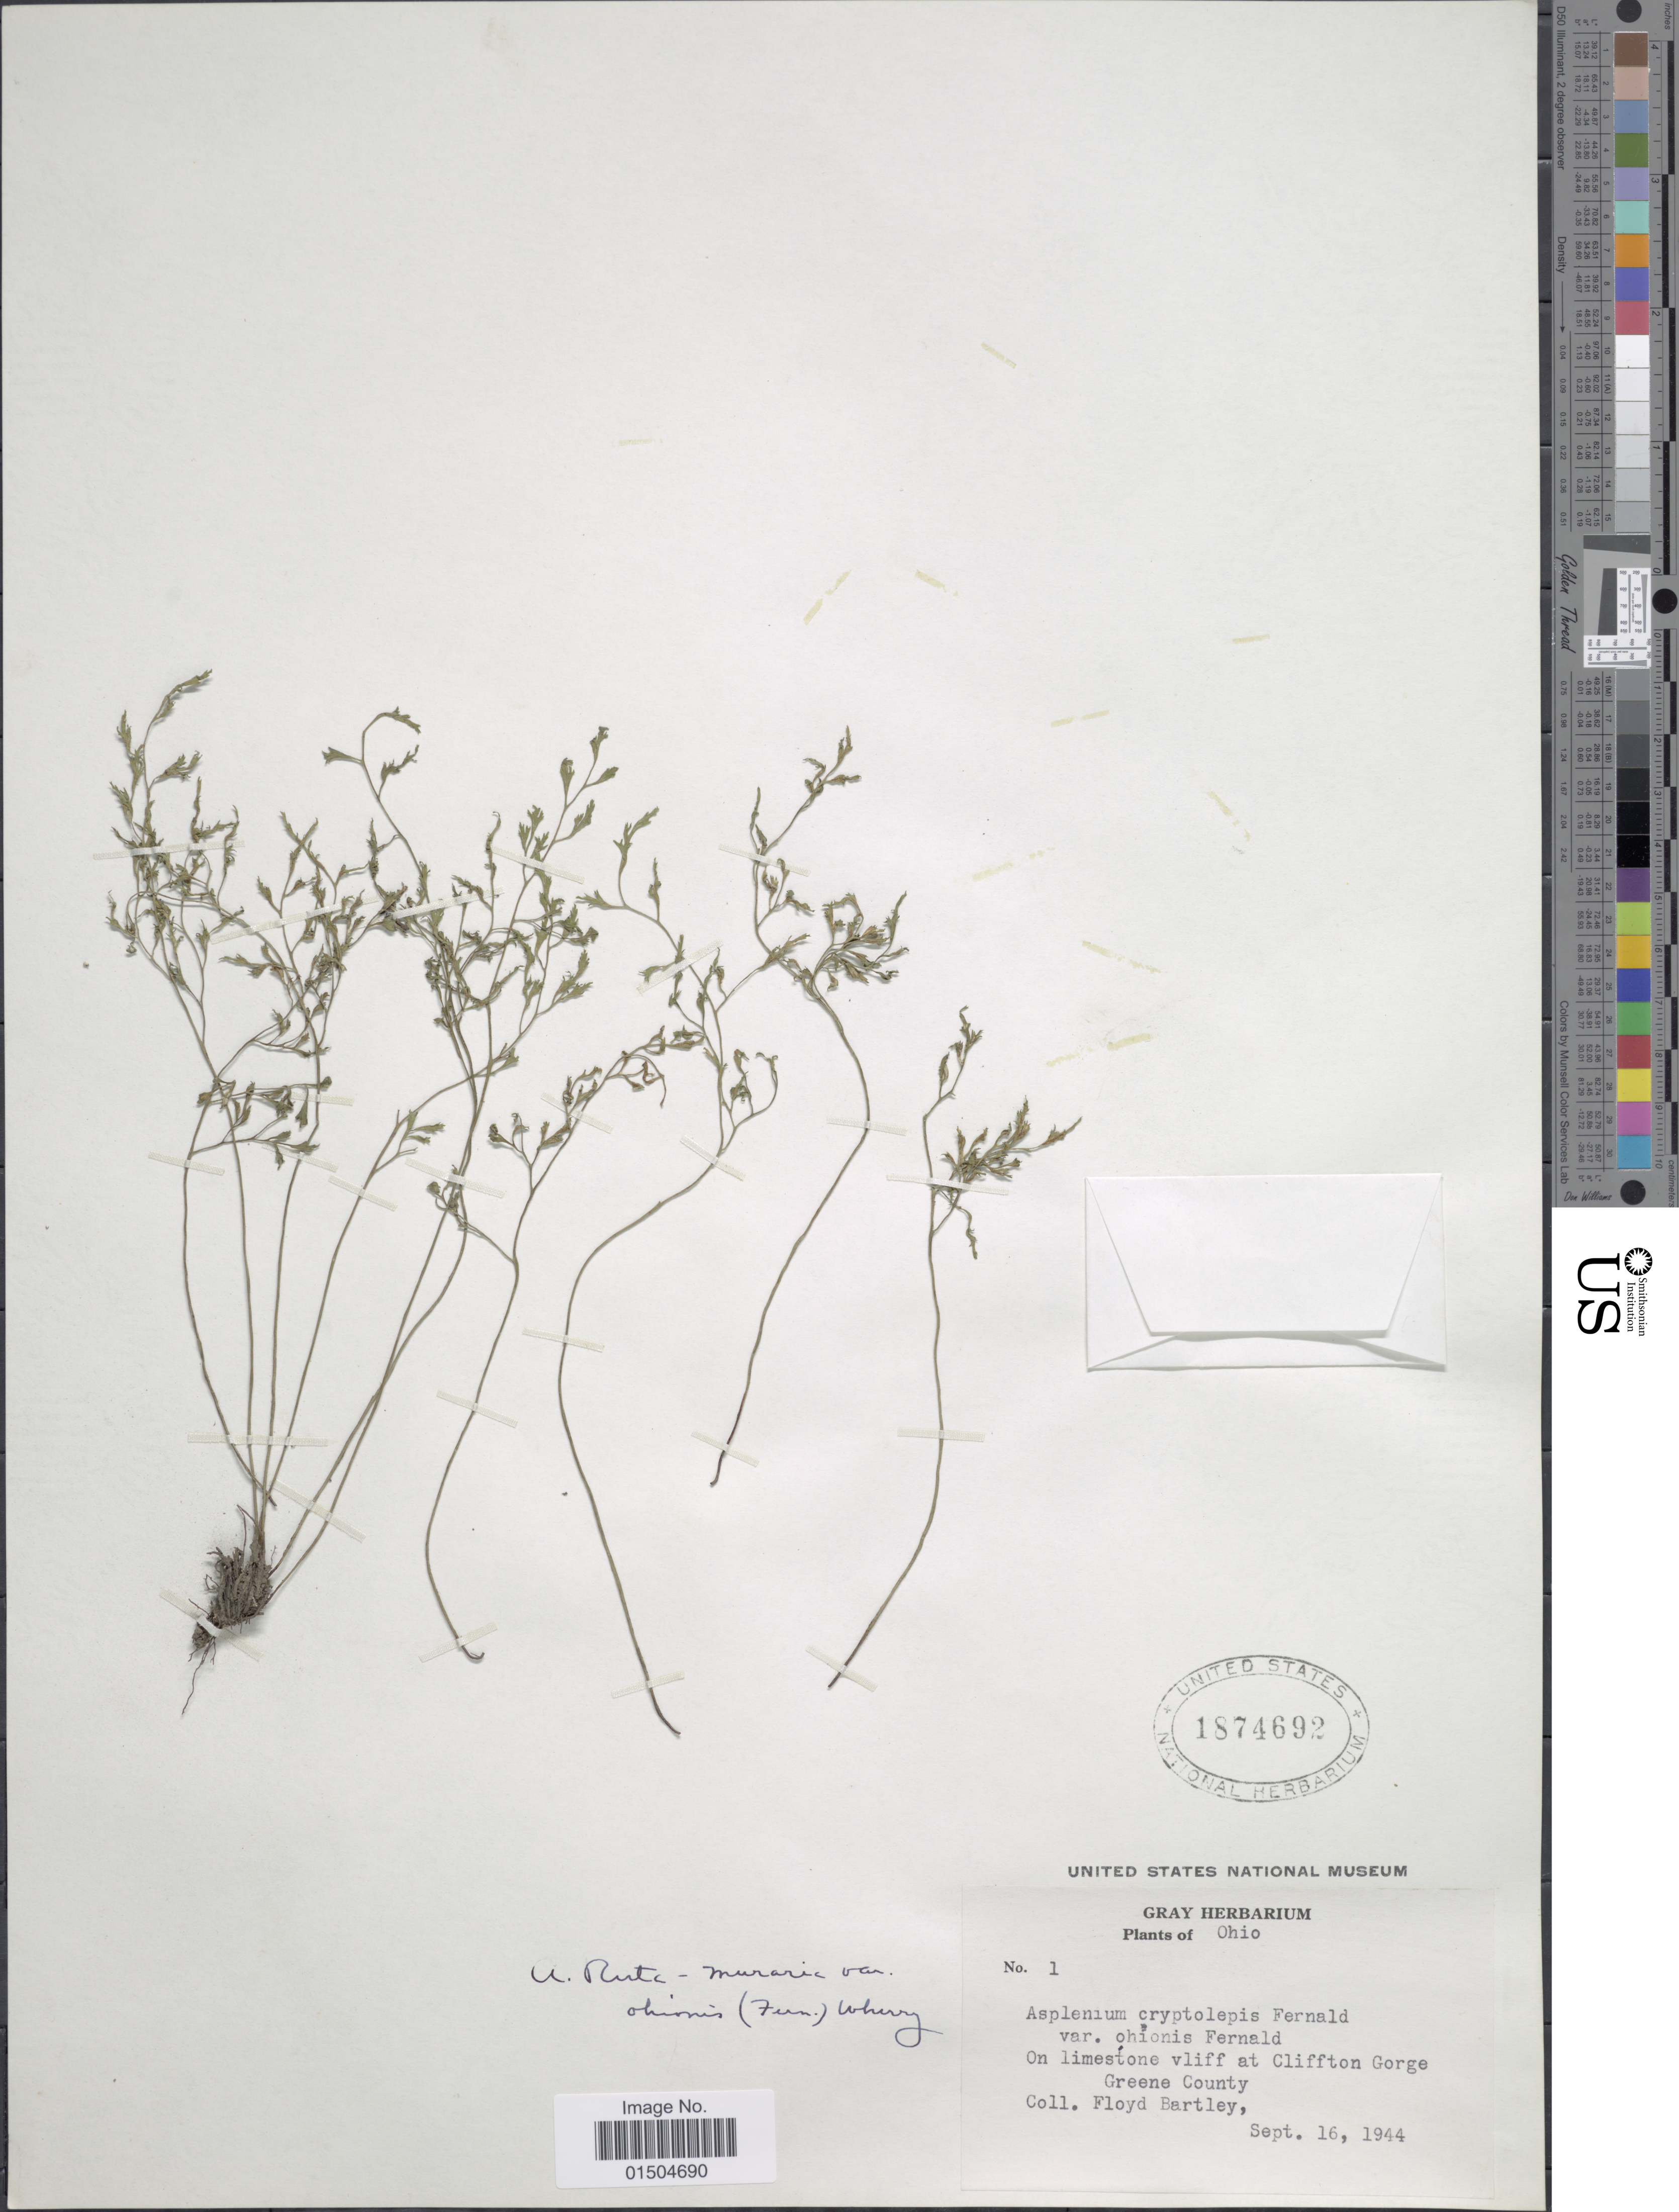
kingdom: Plantae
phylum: Tracheophyta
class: Polypodiopsida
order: Polypodiales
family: Aspleniaceae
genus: Asplenium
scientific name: Asplenium ruta-muraria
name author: L.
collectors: F. Bartley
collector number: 1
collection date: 1944-09-16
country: United States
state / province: Ohio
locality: On limestone cliff at Cliffton Gorge Green County.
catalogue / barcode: US 1874692